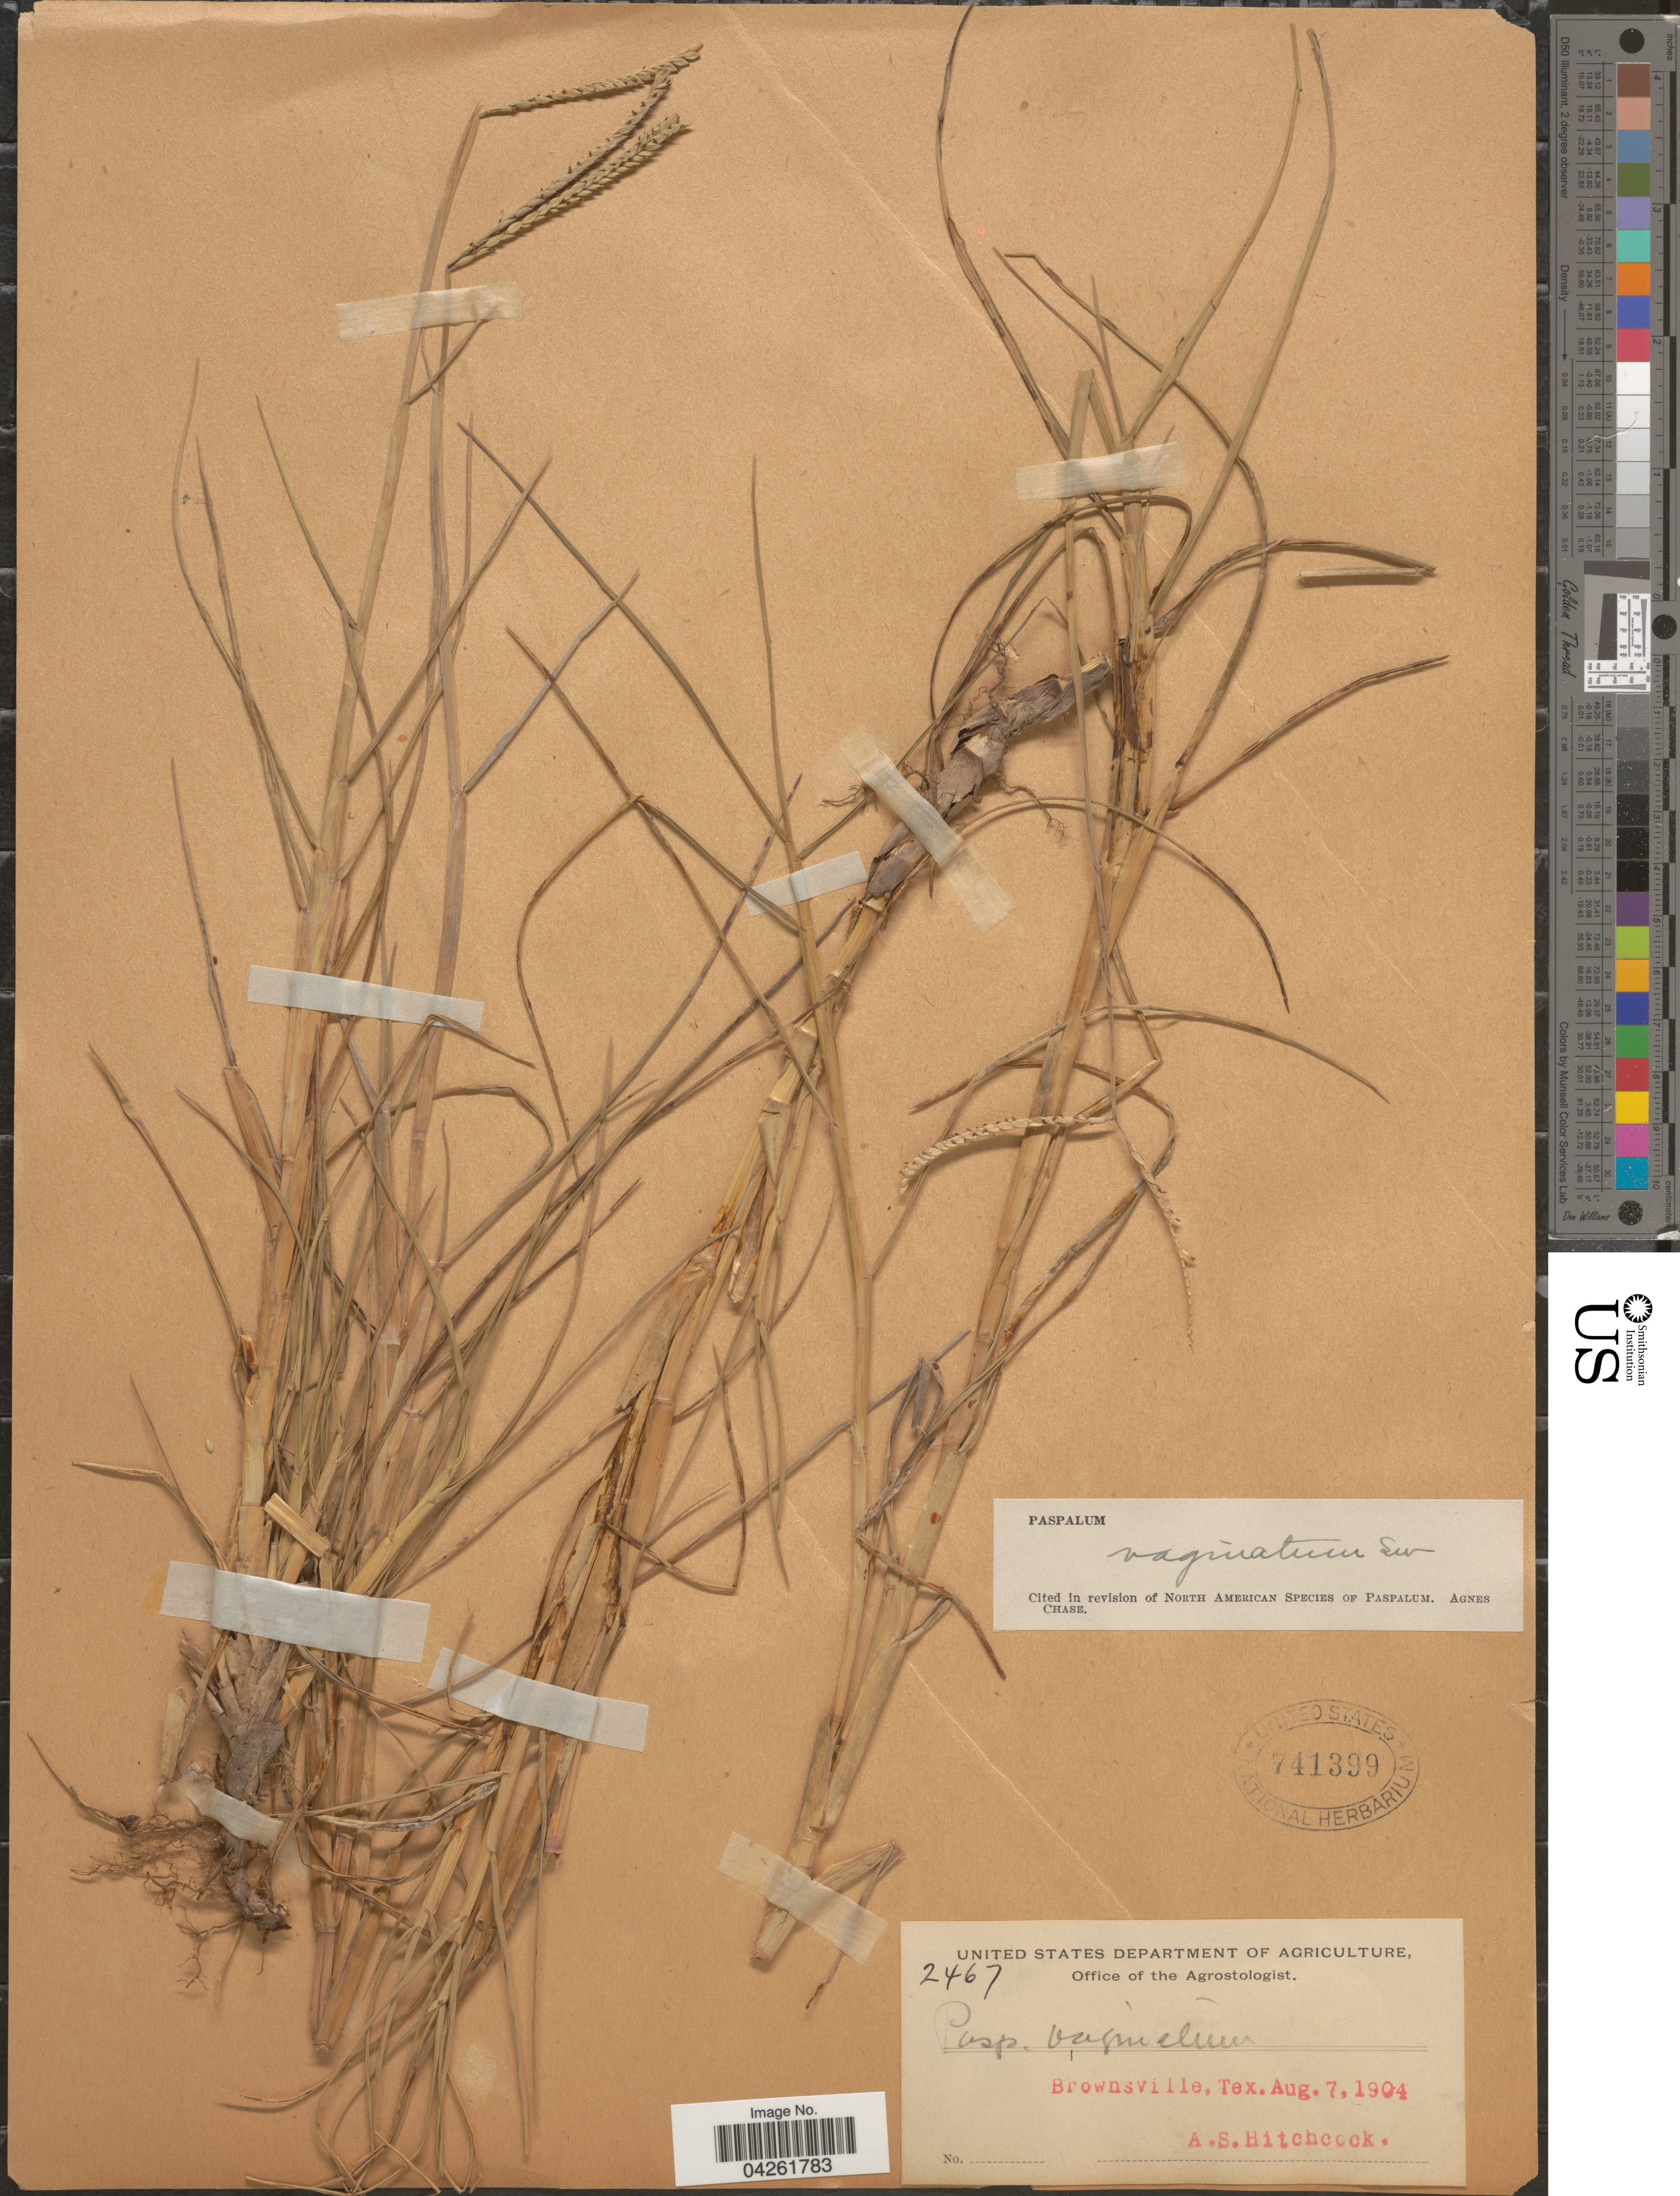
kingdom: Plantae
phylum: Tracheophyta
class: Liliopsida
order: Poales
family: Poaceae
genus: Paspalum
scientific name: Paspalum distichum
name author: L.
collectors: A. S. Hitchcock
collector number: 2467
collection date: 1904-08-07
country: United States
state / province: Texas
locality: Brownsville.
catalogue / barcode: US 741399